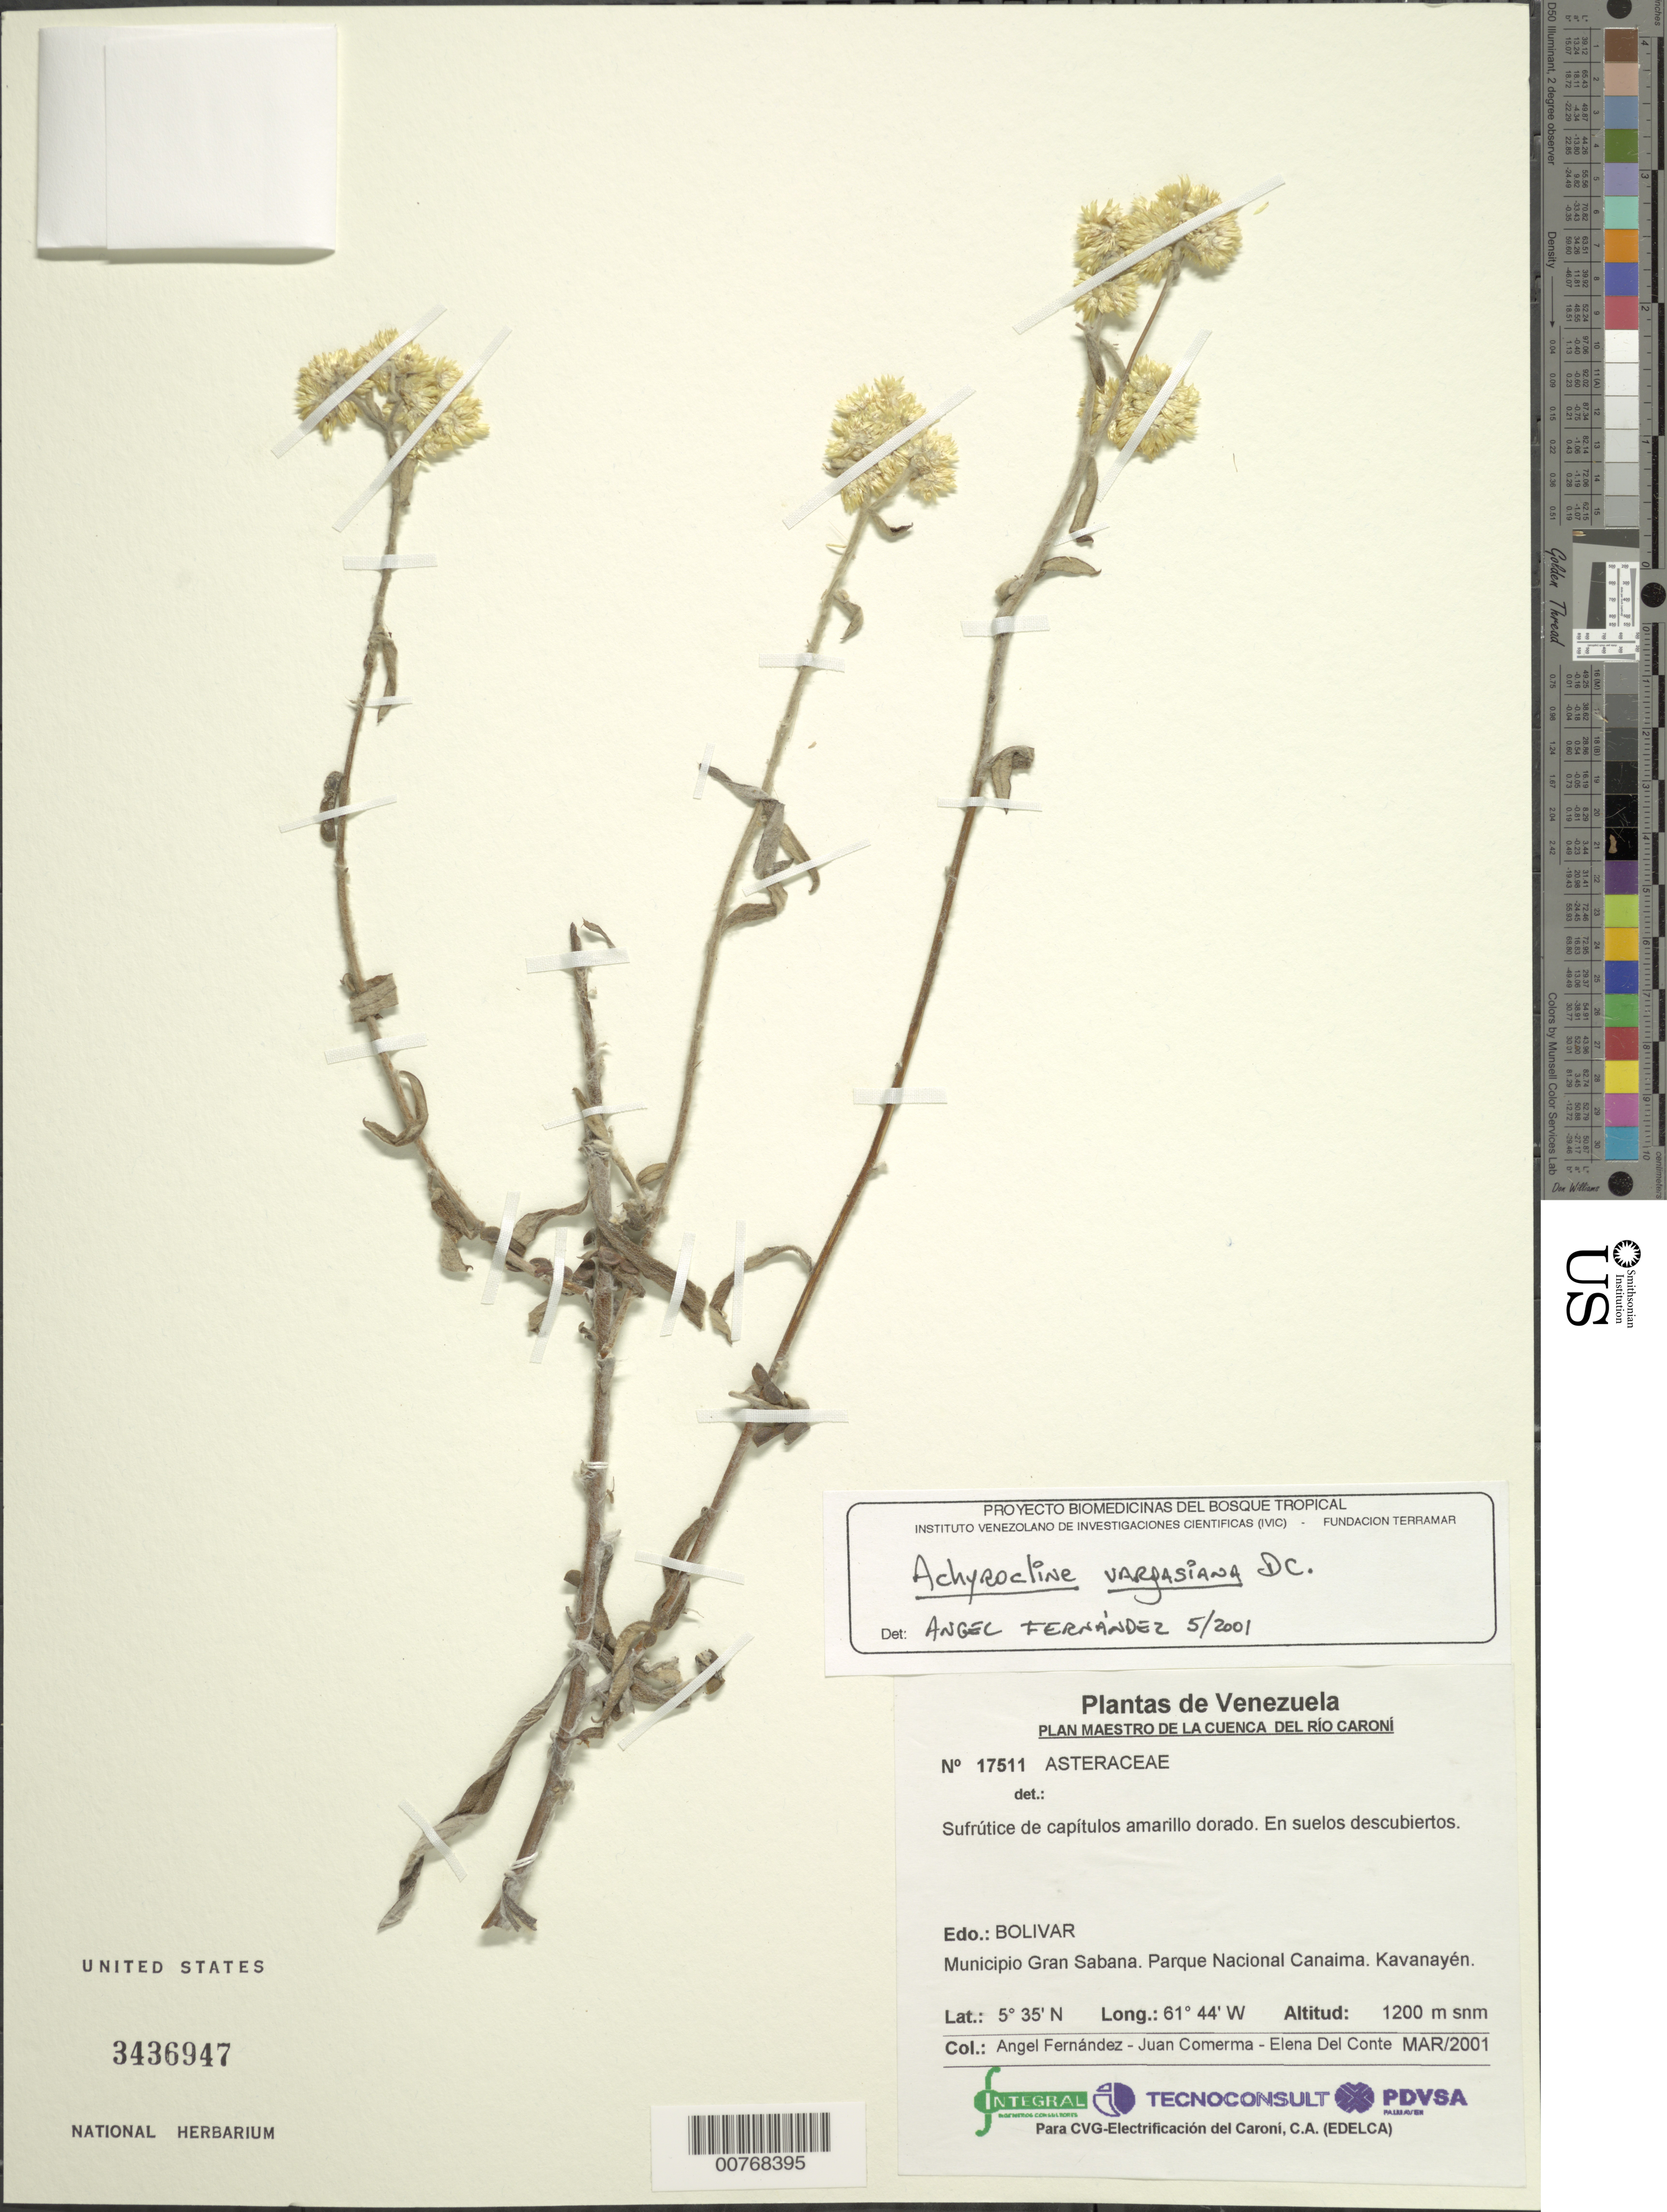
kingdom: Plantae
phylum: Tracheophyta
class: Magnoliopsida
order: Asterales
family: Asteraceae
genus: Achyrocline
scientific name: Achyrocline vargasiana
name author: DC.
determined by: Fernández, A.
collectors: A. Fernández, J. Comerma & E. Del Conte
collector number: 17511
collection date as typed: Mar-01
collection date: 2001-03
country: Venezuela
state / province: Bolívar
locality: Gran Sabana, Parque Nacional Canaima, Kavanayén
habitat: Bare ground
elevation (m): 1200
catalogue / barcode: US 3436947